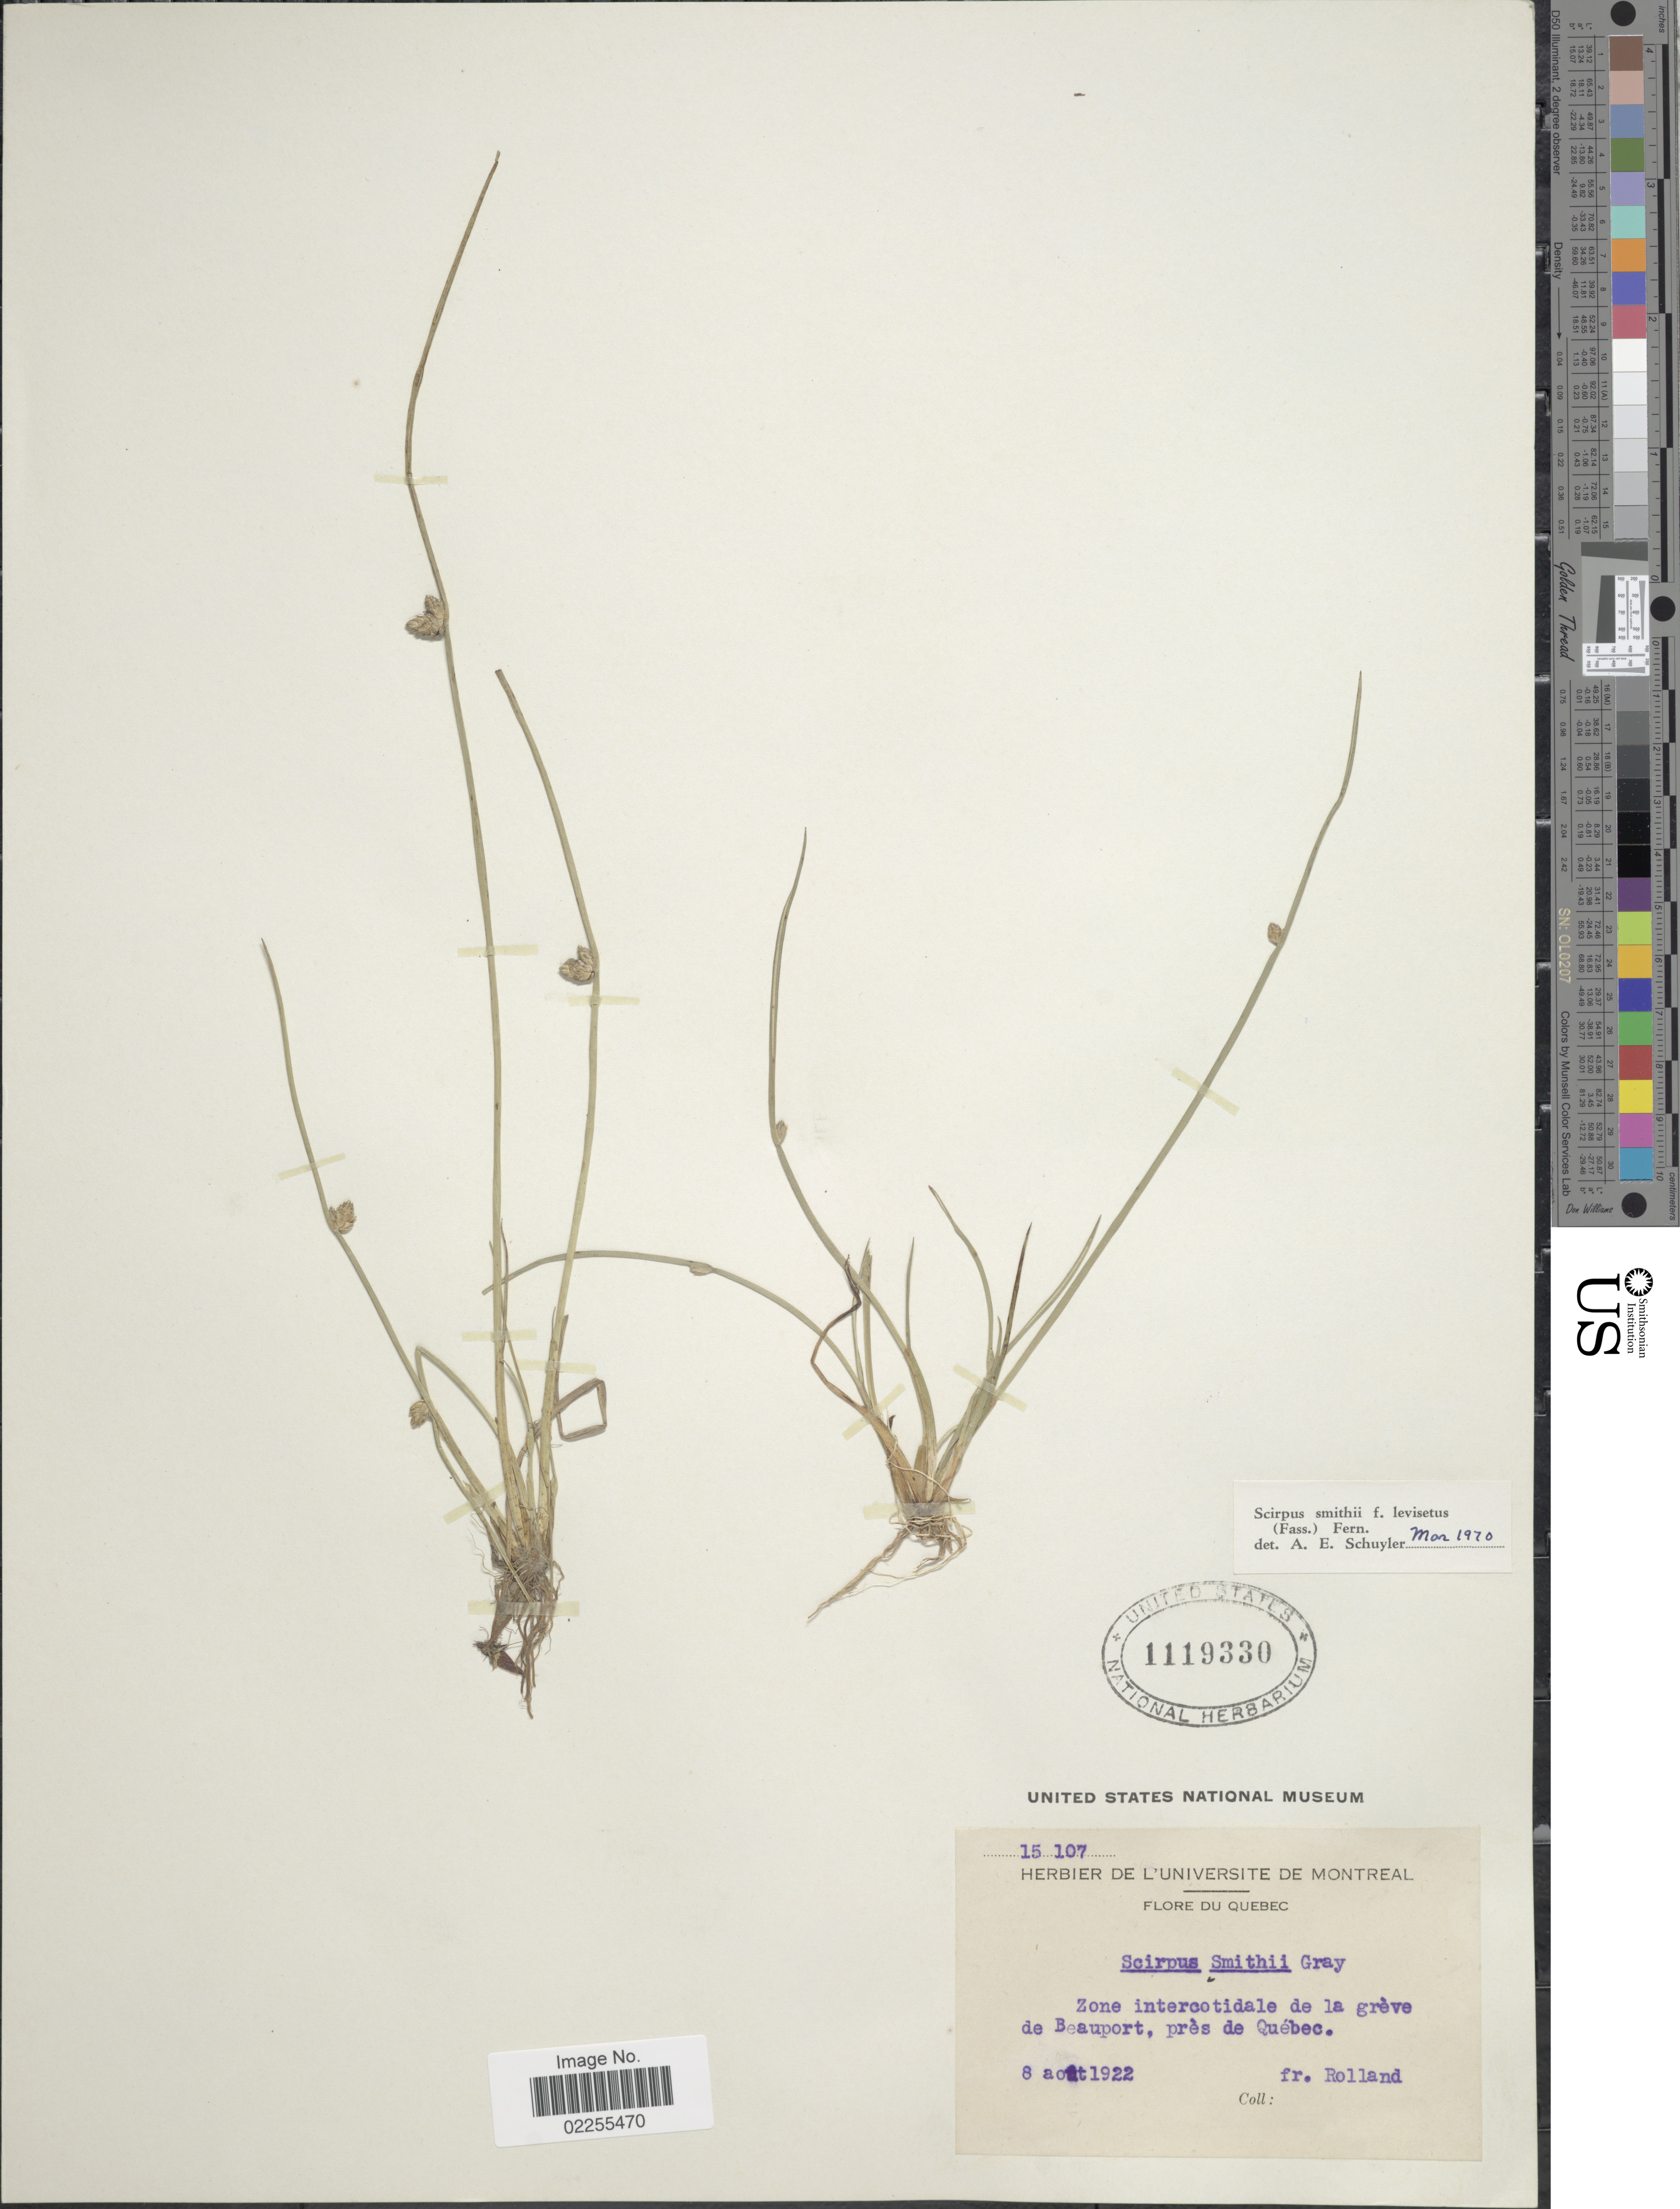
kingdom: Plantae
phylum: Tracheophyta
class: Liliopsida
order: Poales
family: Cyperaceae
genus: Schoenoplectus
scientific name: Schoenoplectus smithii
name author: (A. Gray) Soják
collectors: F. Rolland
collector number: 15107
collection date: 1922-08-08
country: Canada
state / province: Quebec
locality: Zone intercotidale de la greve de Beauport, pres de Quebec.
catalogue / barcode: US 1119330